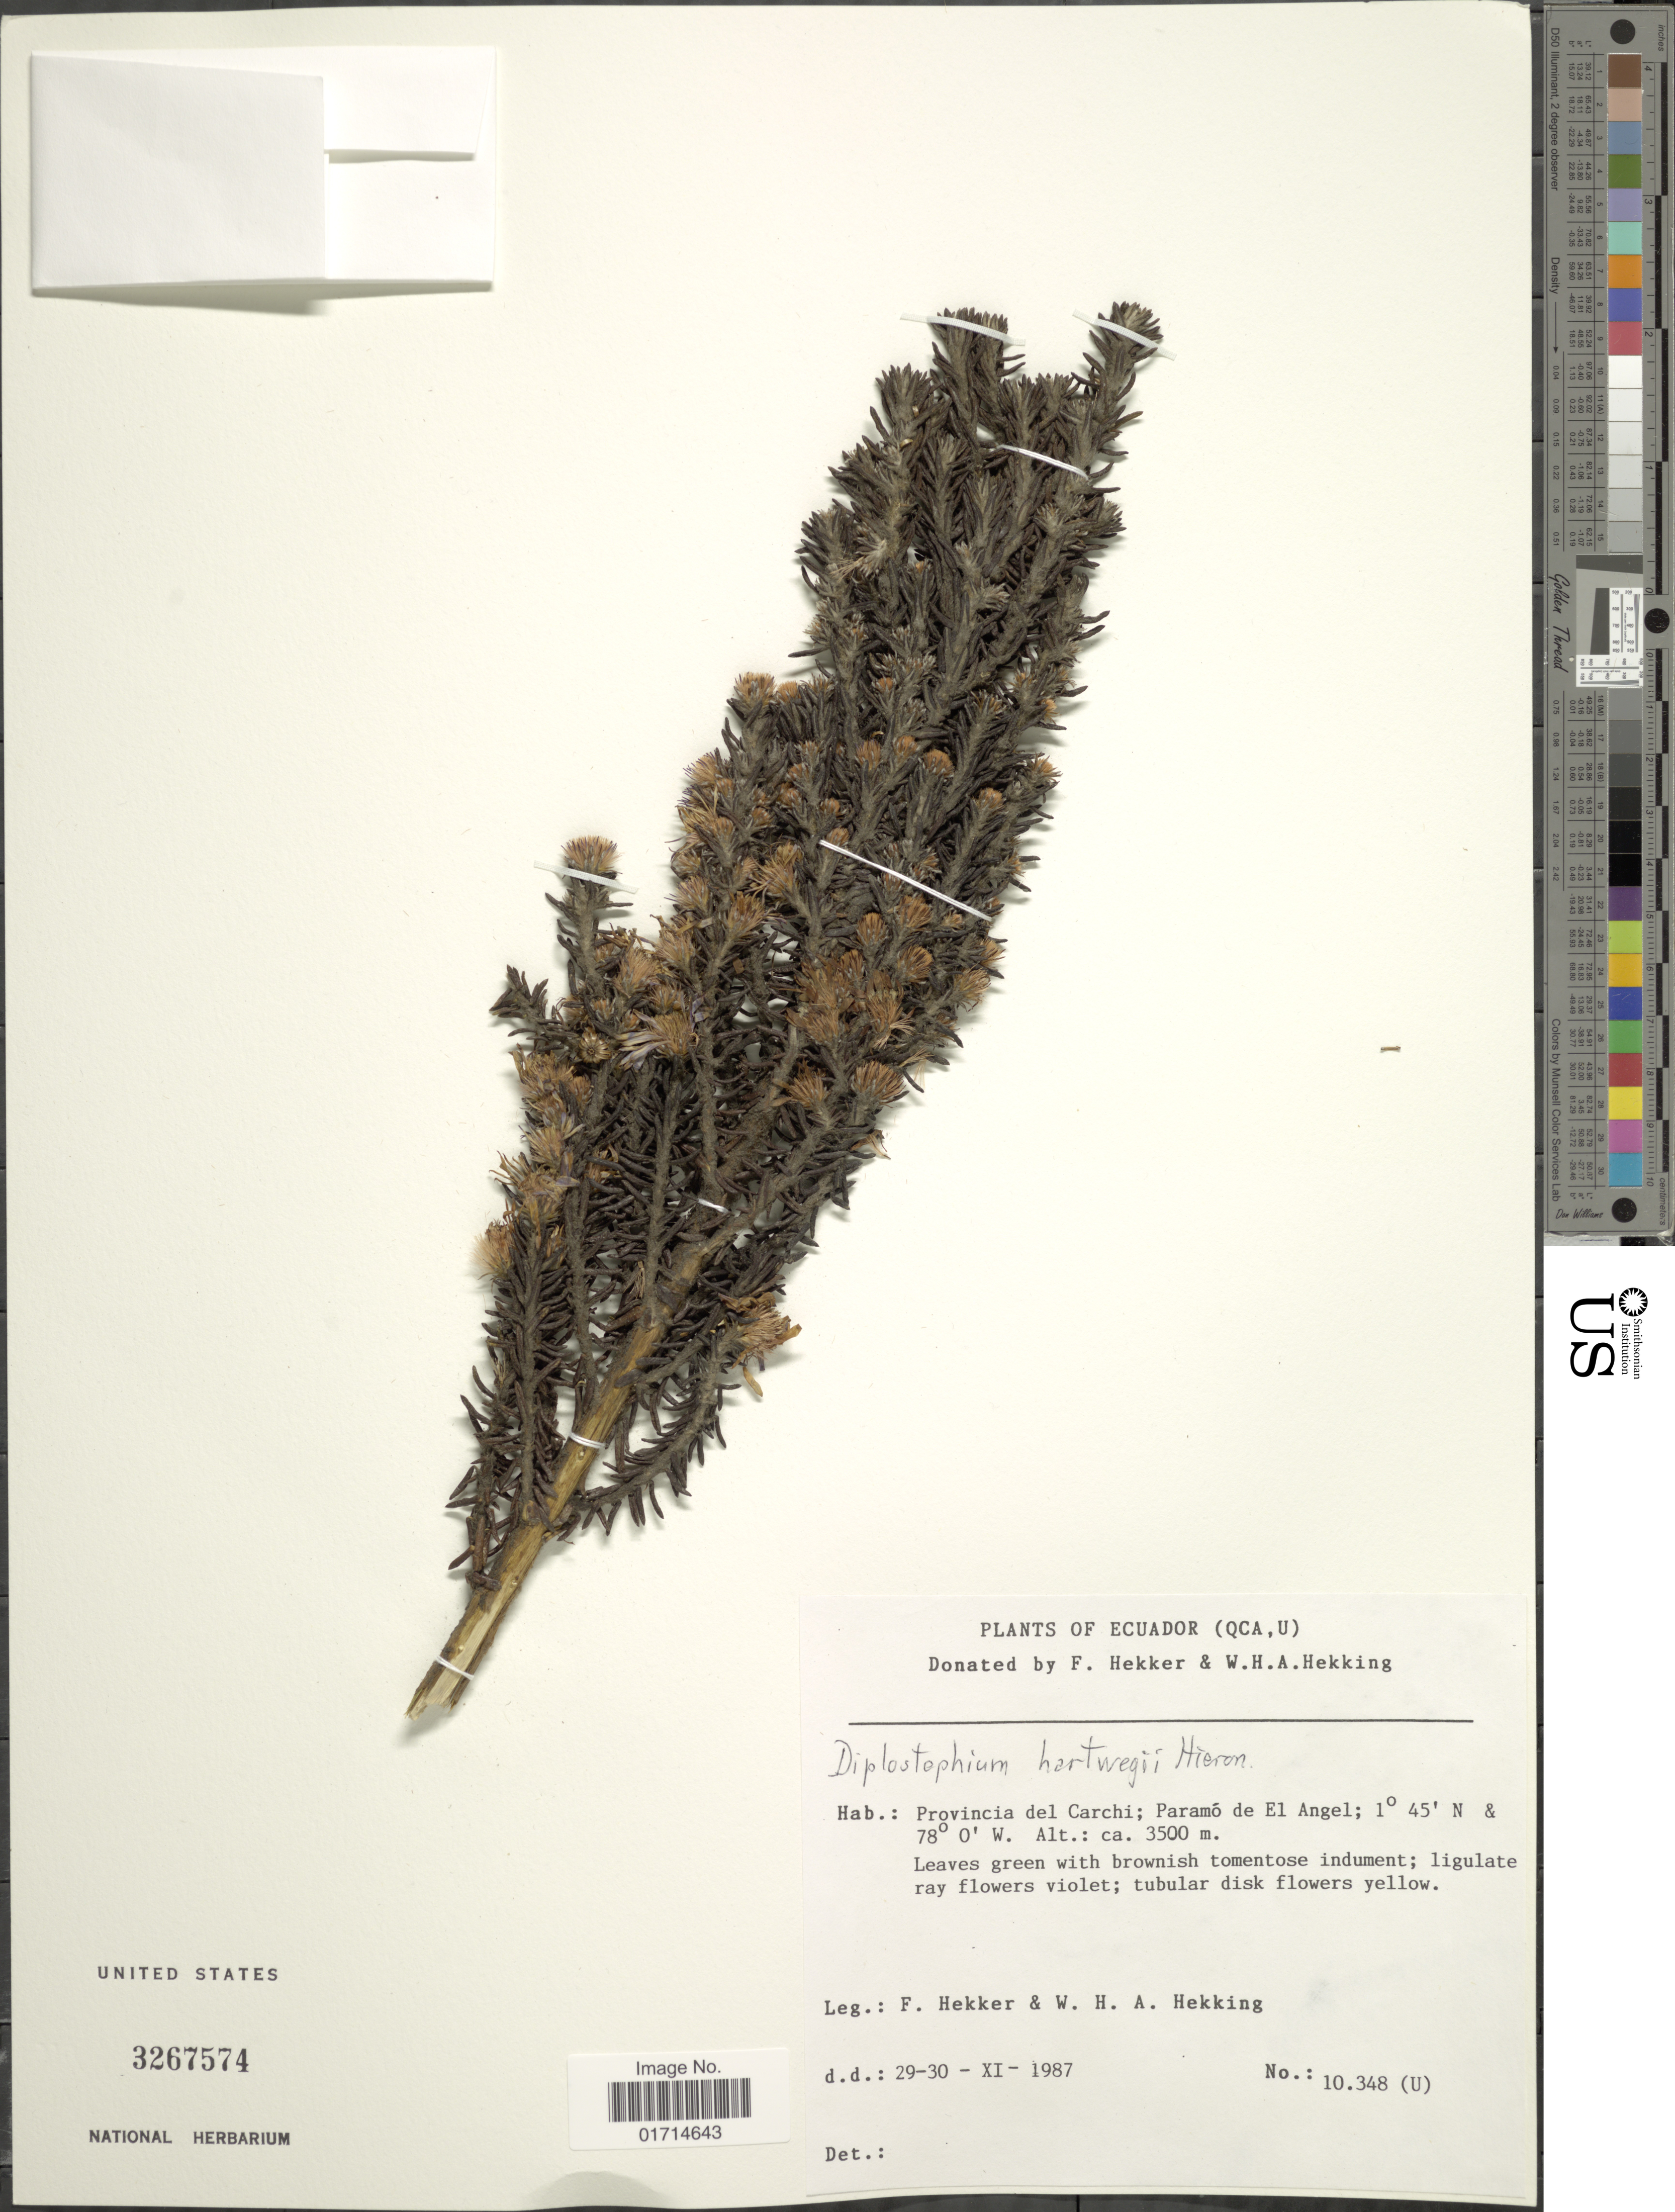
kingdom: Plantae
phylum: Tracheophyta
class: Magnoliopsida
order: Asterales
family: Asteraceae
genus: Diplostephium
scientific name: Diplostephium hartwegii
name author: Hieron.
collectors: F. Hekker & W. H. A. Hekking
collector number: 10348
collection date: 1987-11-29/1987-11-30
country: Ecuador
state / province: Carchi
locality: Paramo de El Angel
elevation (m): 3500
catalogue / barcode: US 3267574